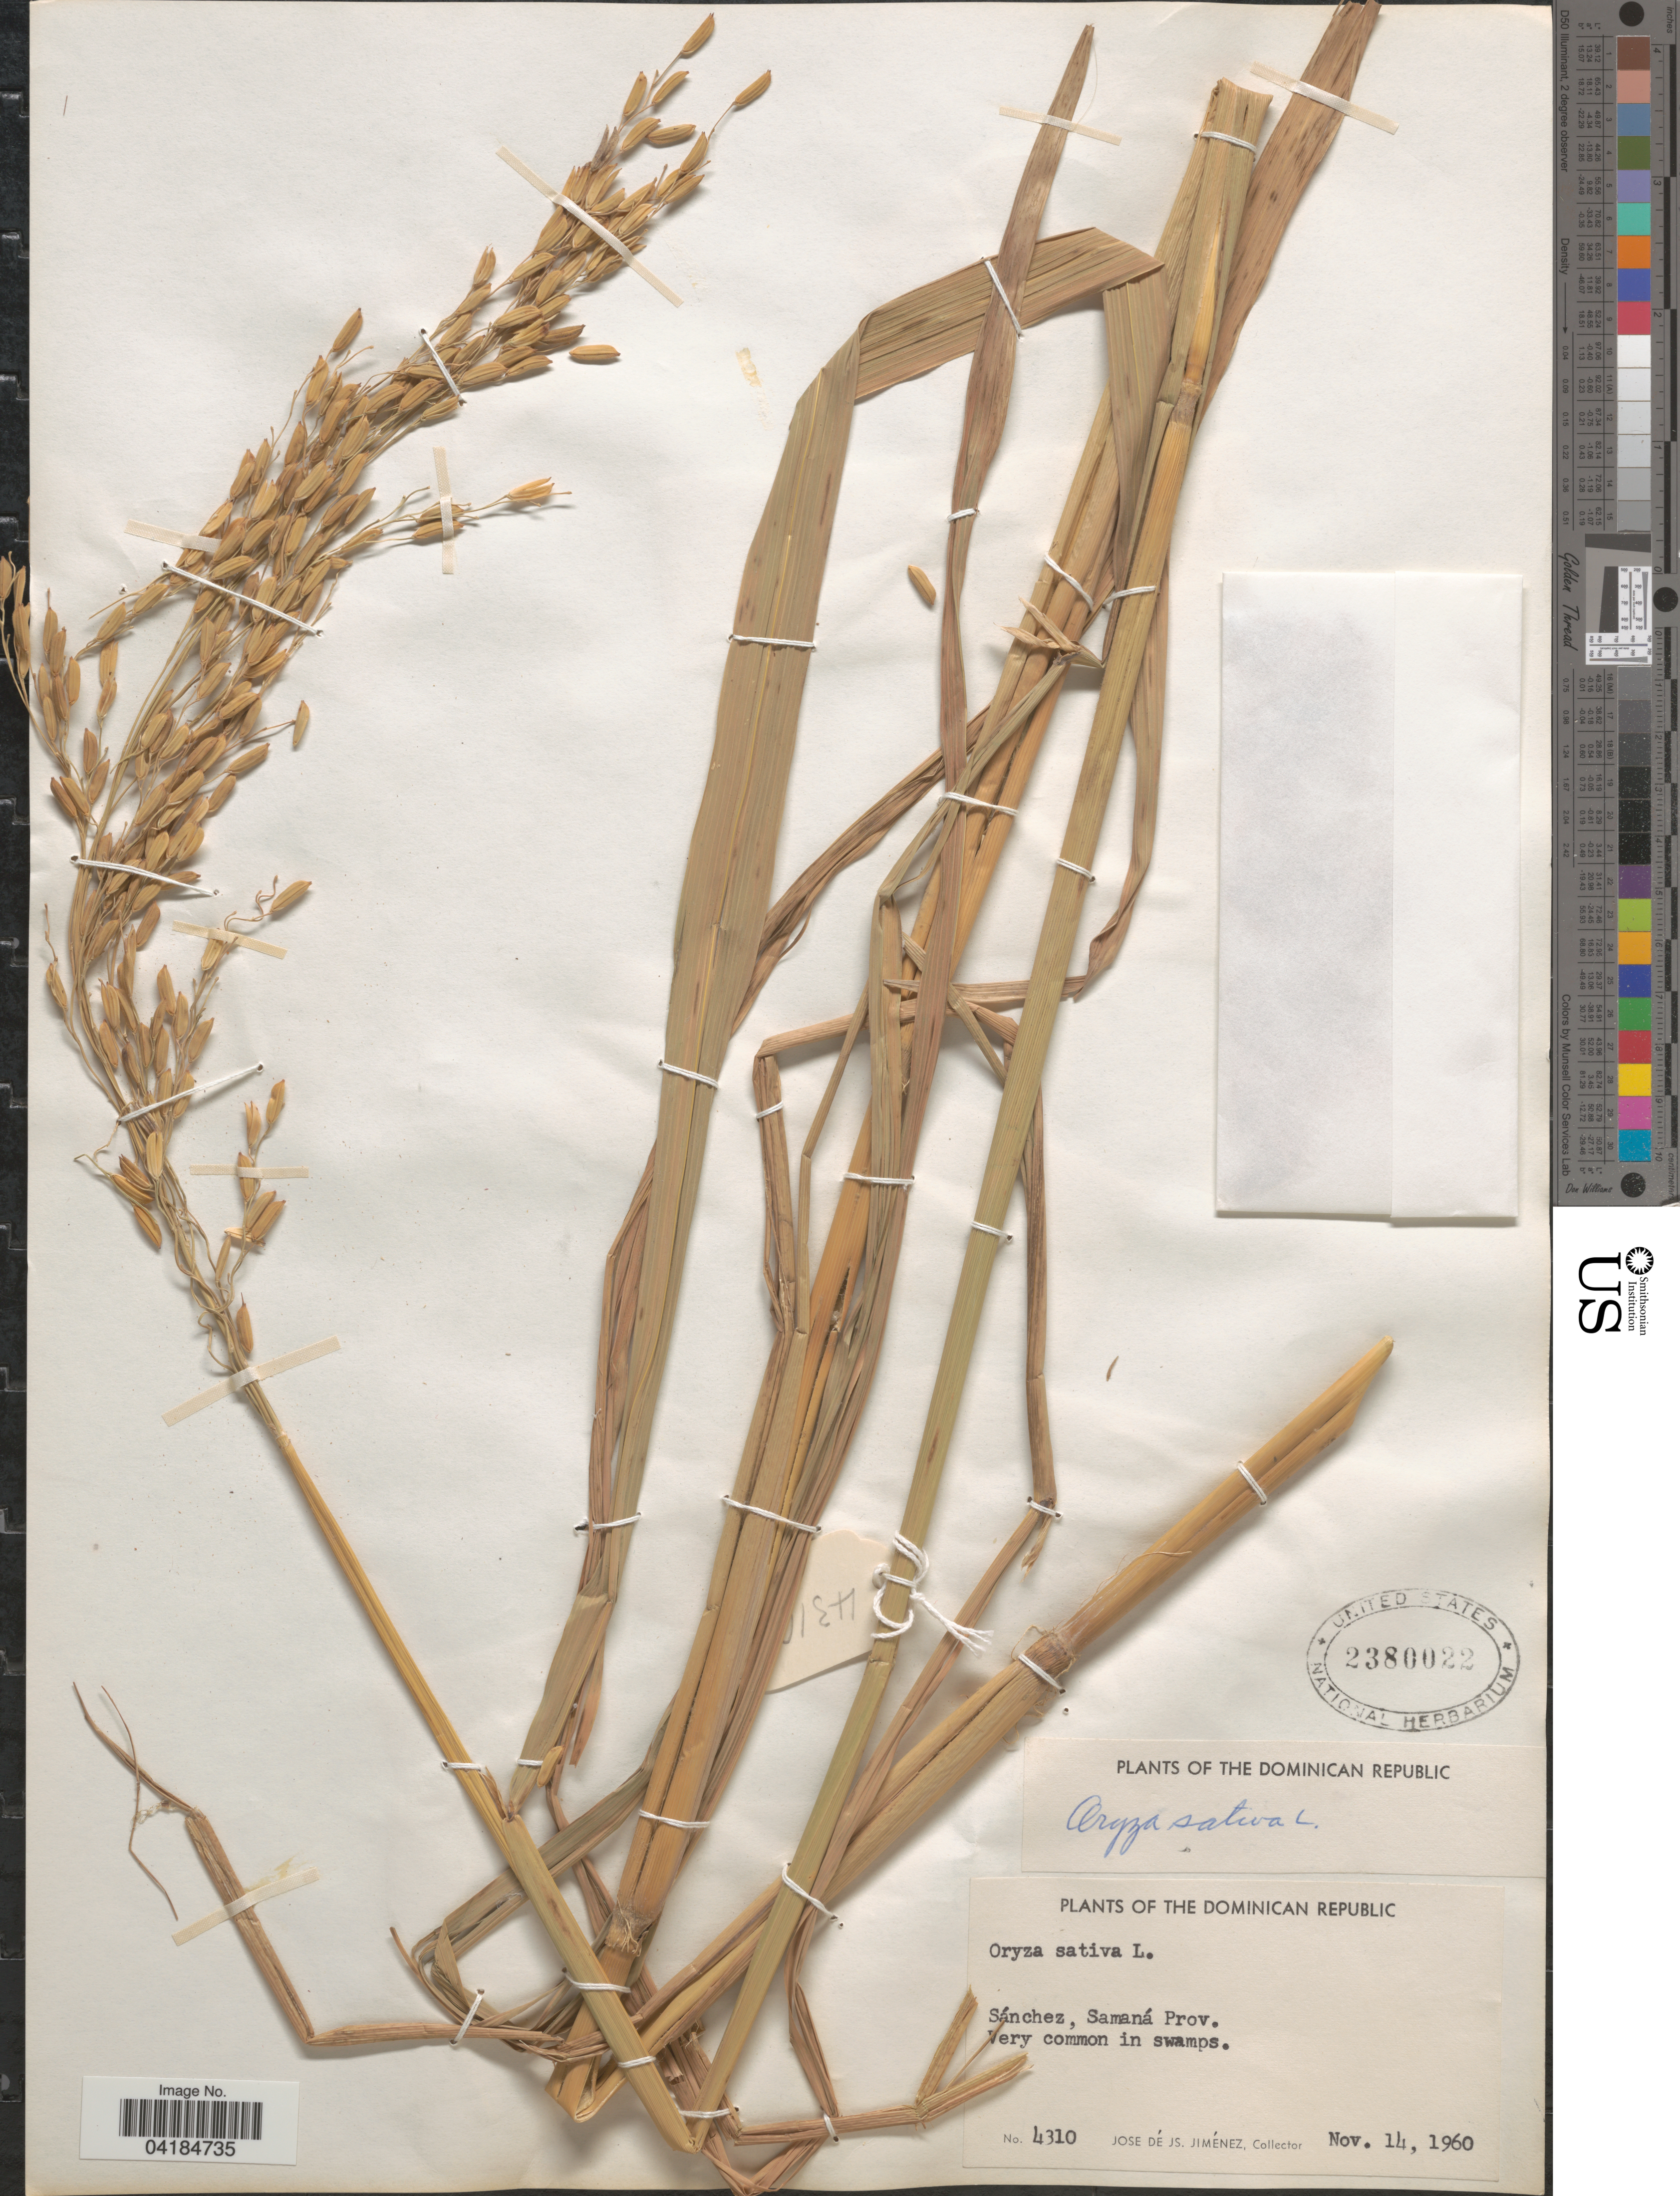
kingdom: Plantae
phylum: Tracheophyta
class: Liliopsida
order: Poales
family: Poaceae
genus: Oryza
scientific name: Oryza sativa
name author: L.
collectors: J. J. Jiménez Almonte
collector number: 4310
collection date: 1960-11-14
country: Dominican Republic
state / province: Samaná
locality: Sánchez, Samaná Prov.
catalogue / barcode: US 2380022